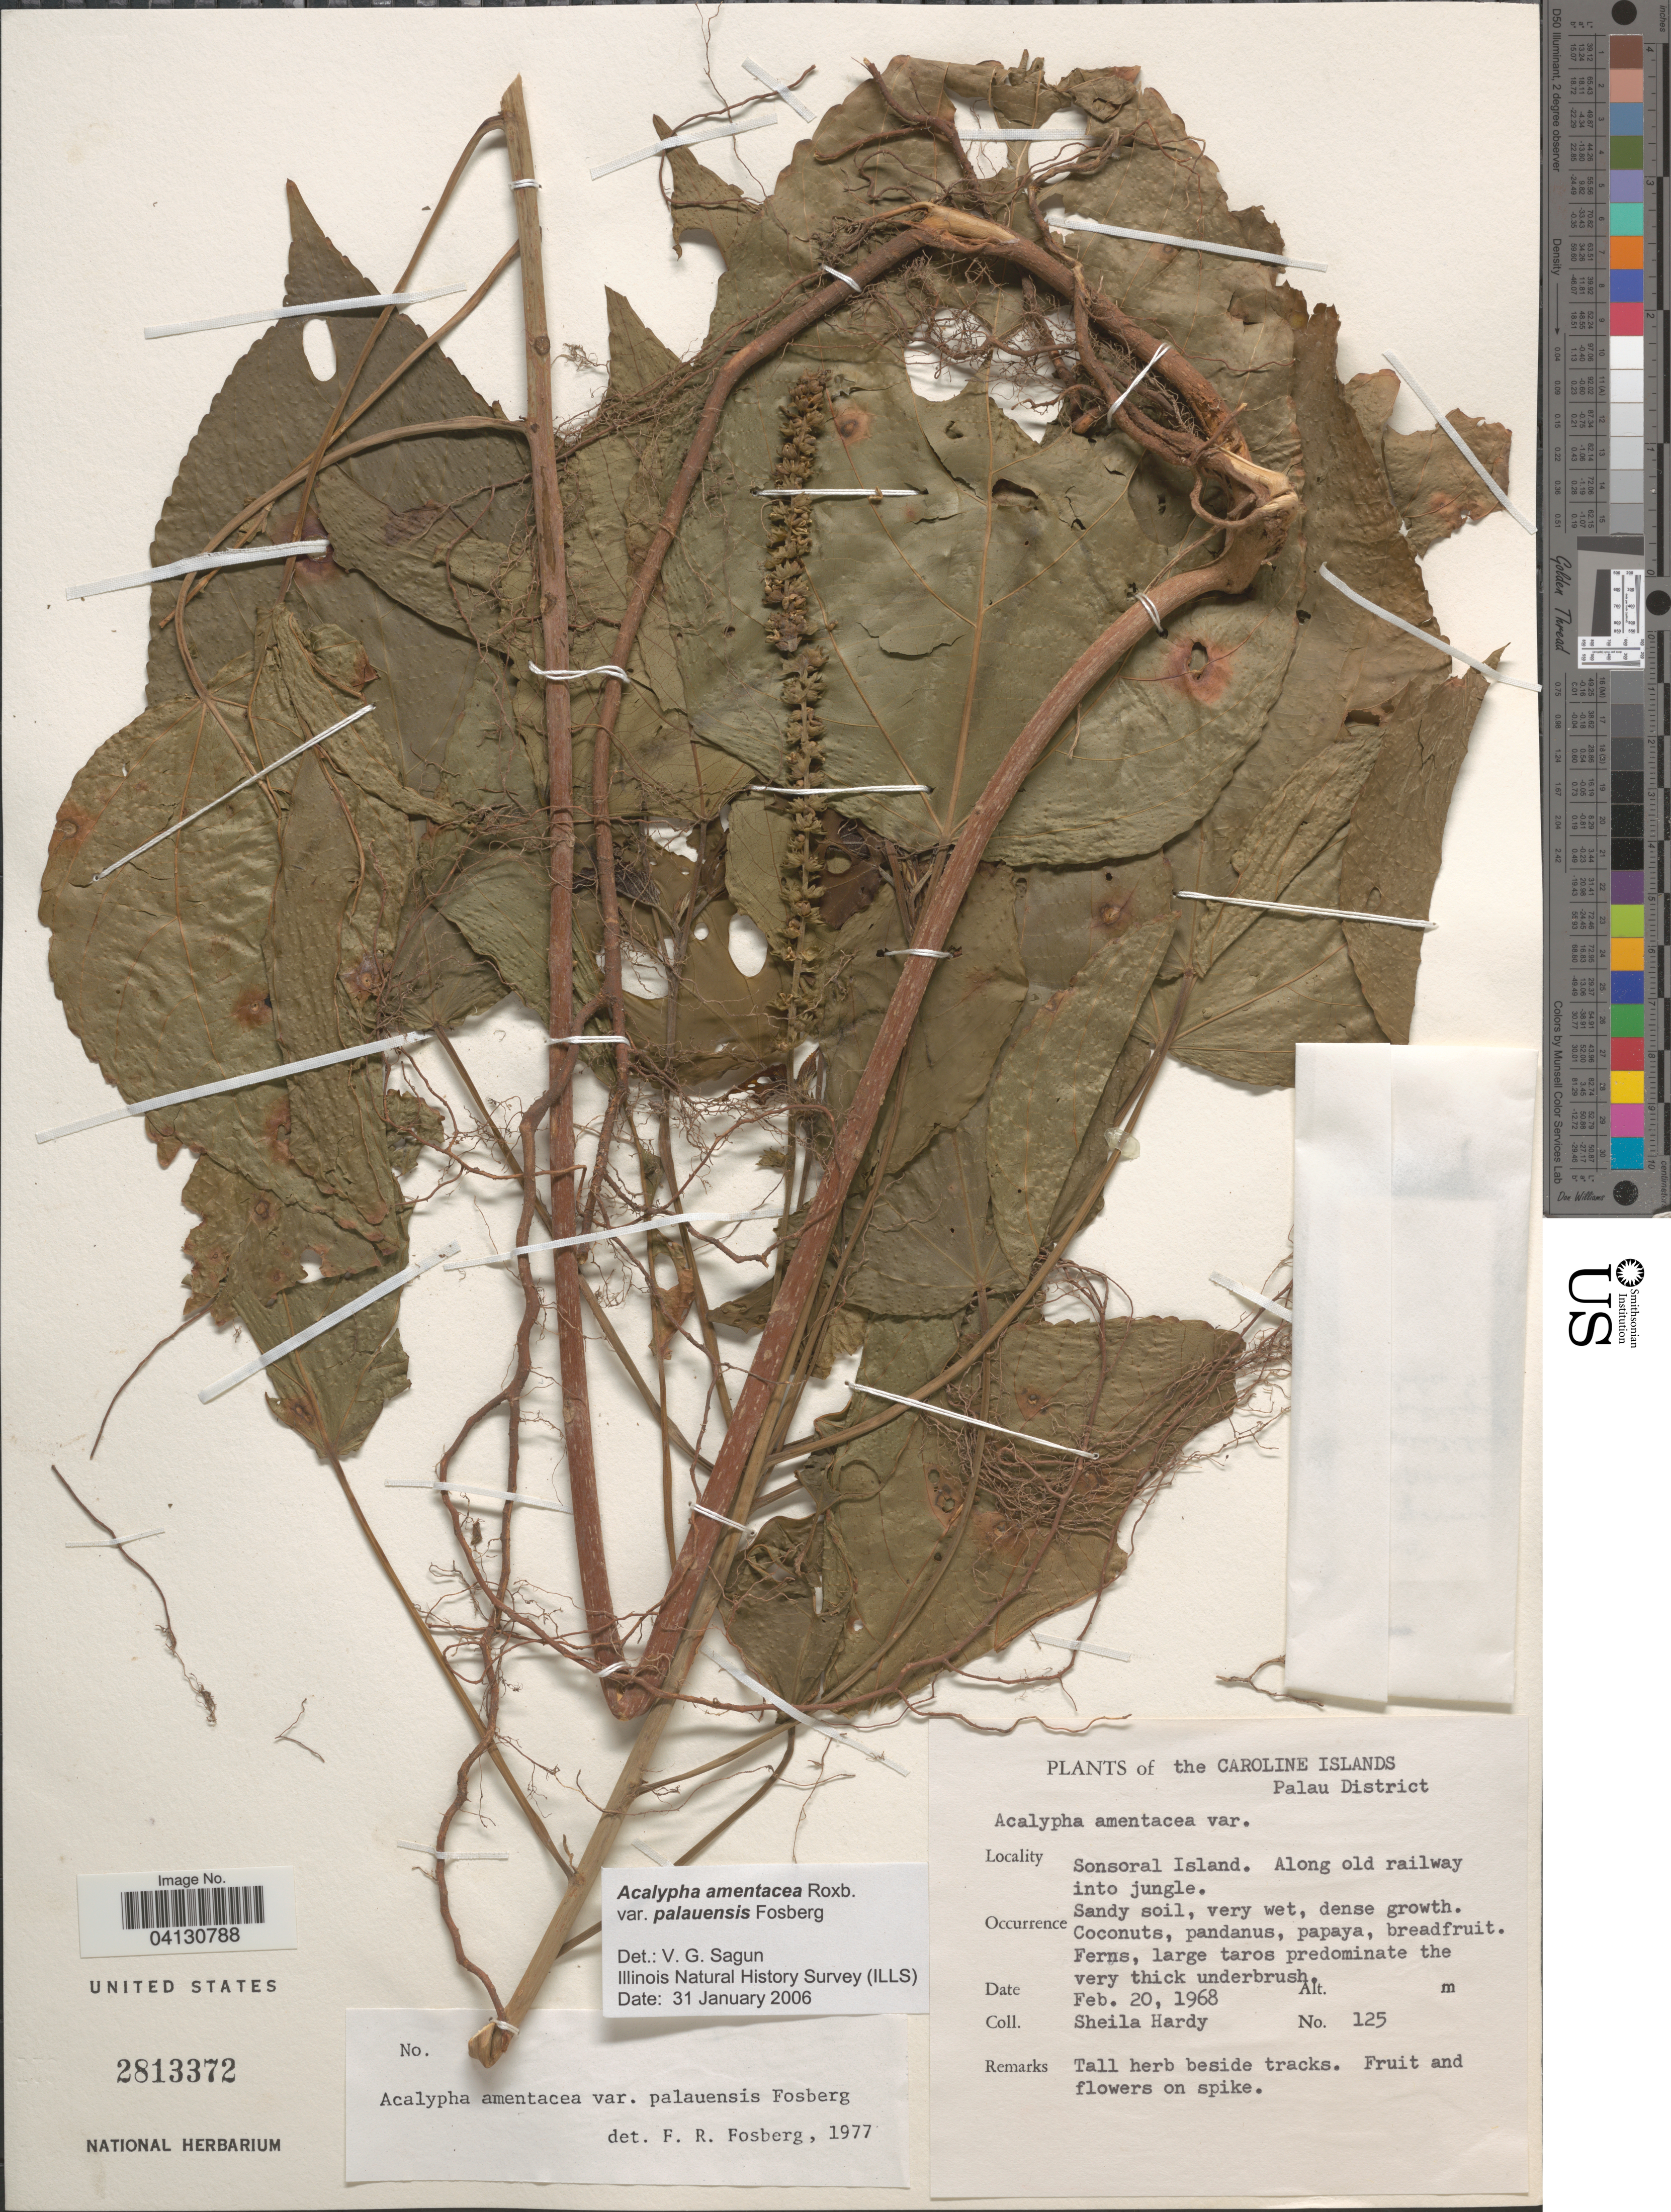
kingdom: Plantae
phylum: Tracheophyta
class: Magnoliopsida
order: Malpighiales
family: Euphorbiaceae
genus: Acalypha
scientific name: Acalypha amentacea var. palauensis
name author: Fosberg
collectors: S. Hardy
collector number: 125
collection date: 1968-02-20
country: Palau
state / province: Belau Outliers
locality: The Caroline Islands. Palau District. Sonsoral Island. Along old railway into jungle.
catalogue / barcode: US 2813372